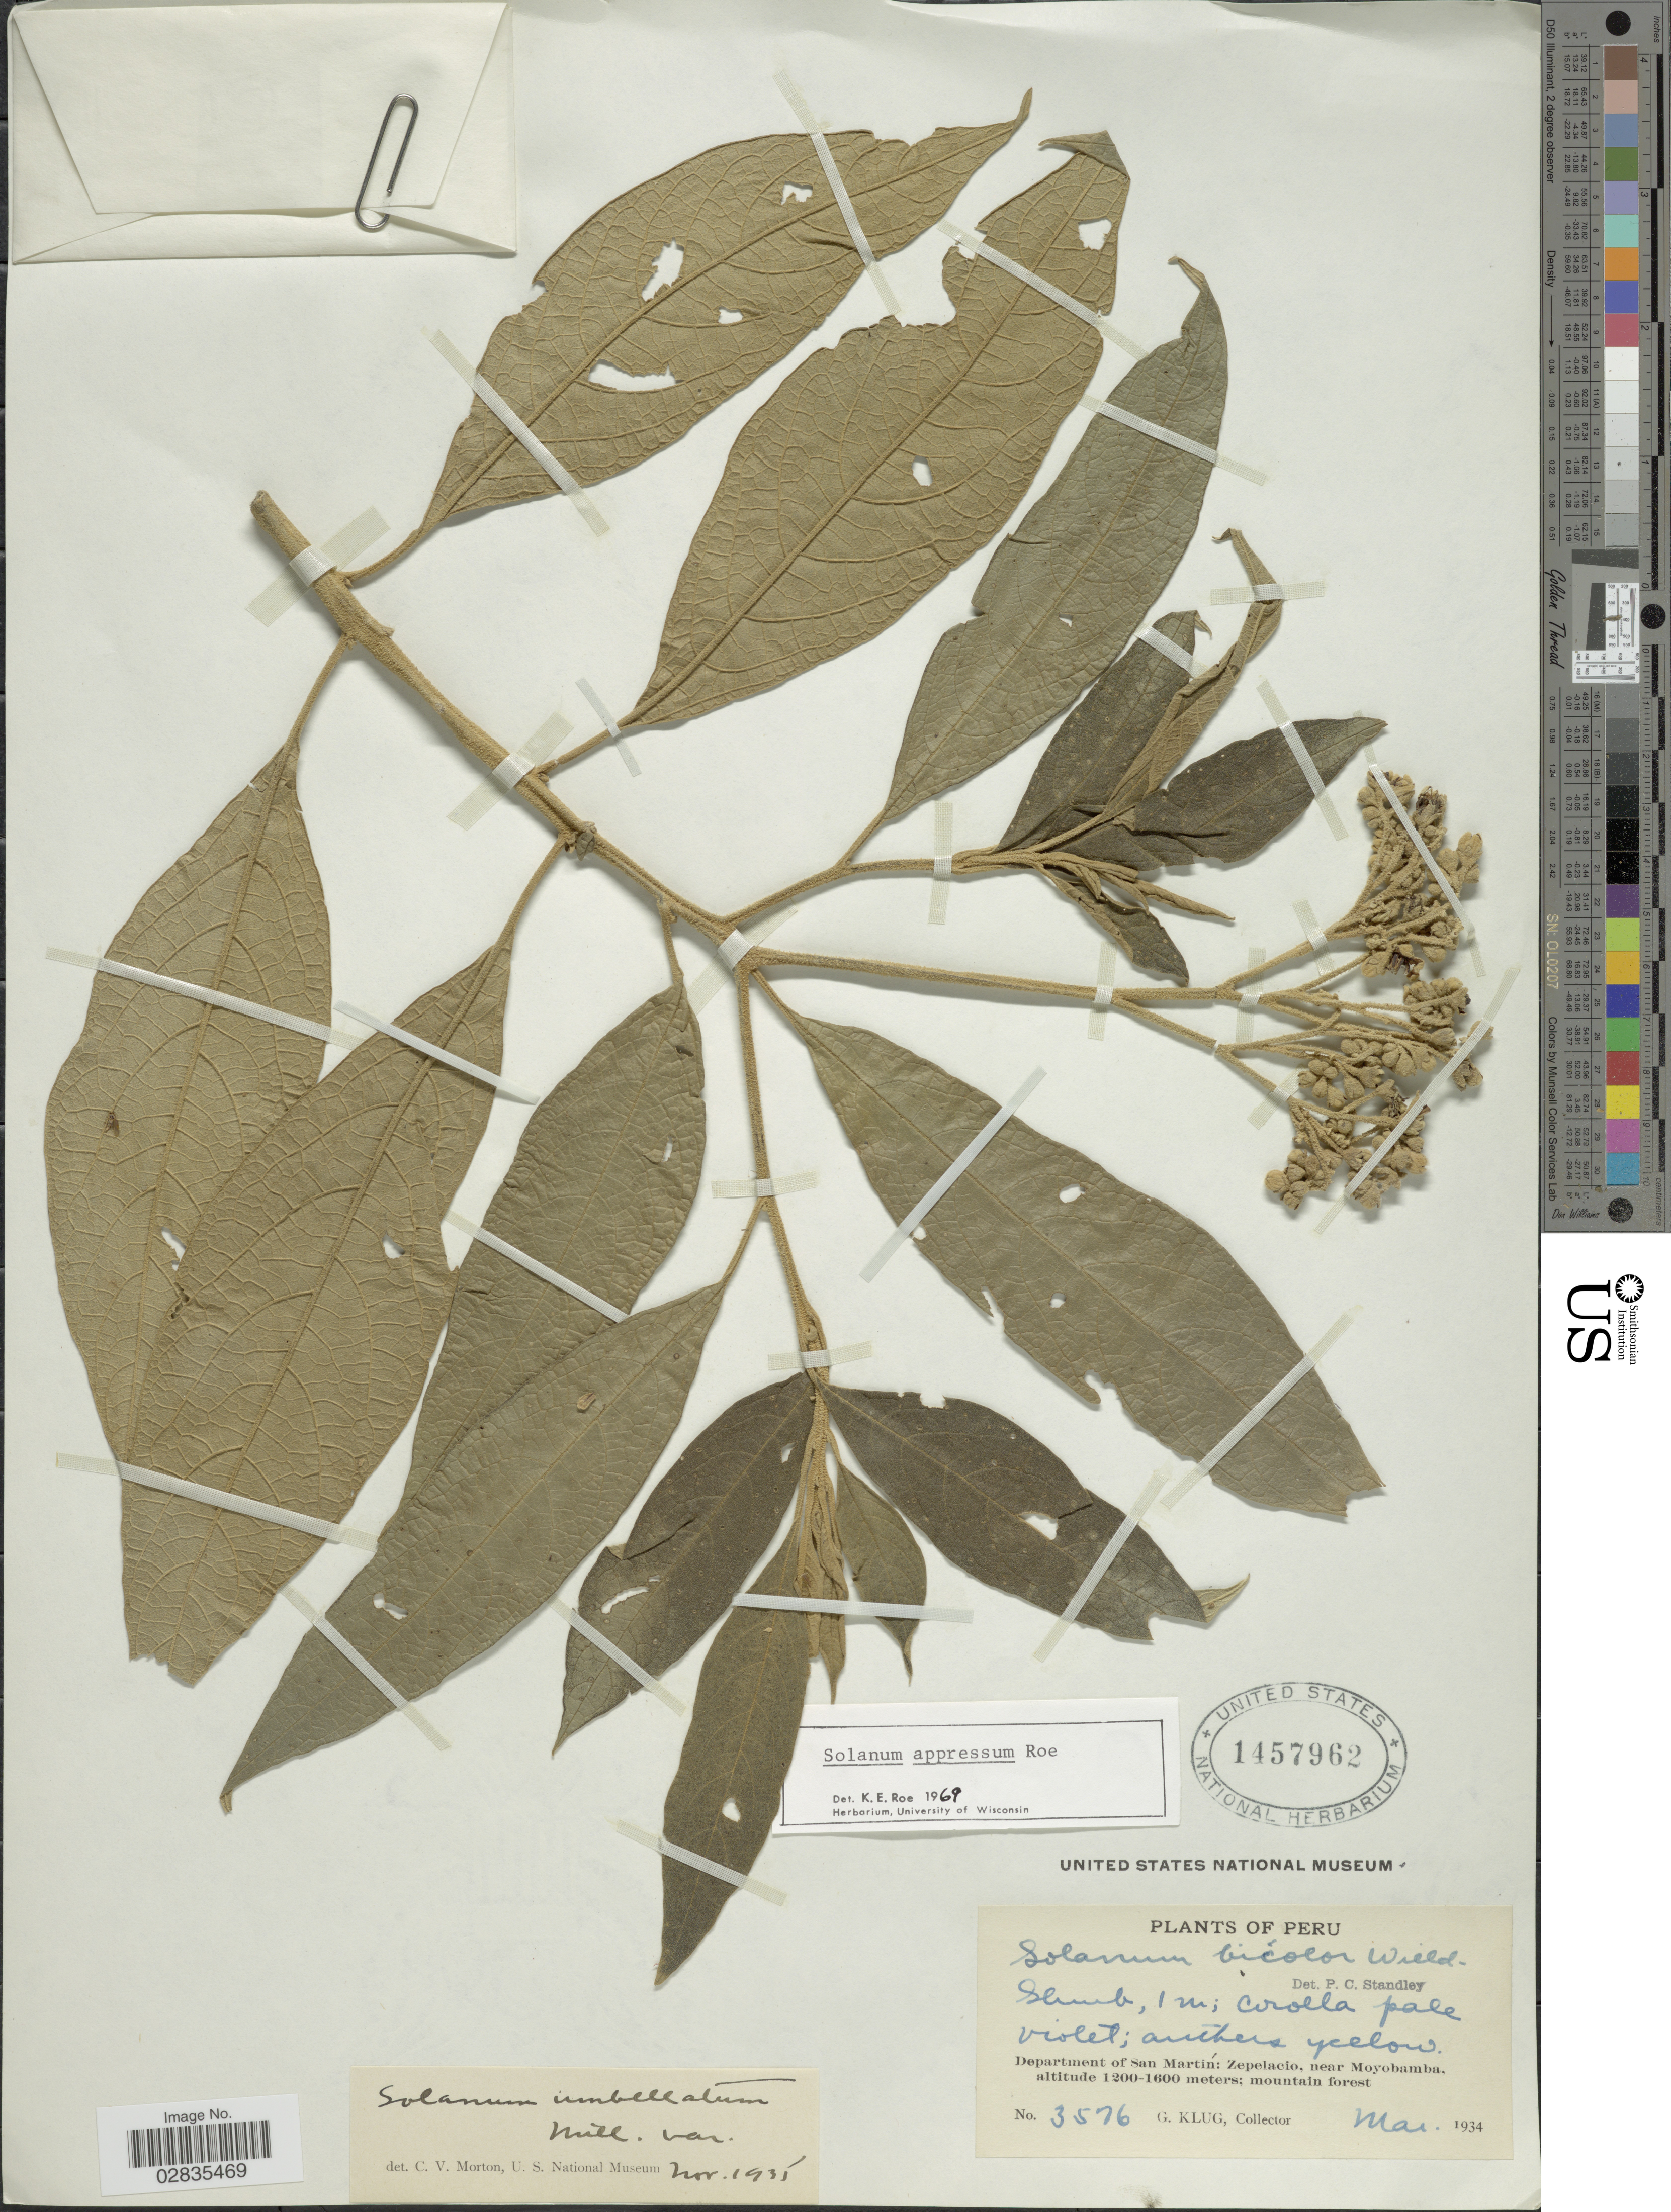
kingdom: Plantae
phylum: Tracheophyta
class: Magnoliopsida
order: Solanales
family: Solanaceae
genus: Solanum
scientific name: Solanum appressum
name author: K.E. Roe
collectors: G. Klug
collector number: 3576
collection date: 1934-03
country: Peru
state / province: San Martín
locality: Department of San Martín: Zepelacio, near Moyobamba.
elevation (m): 1200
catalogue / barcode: US 1457962